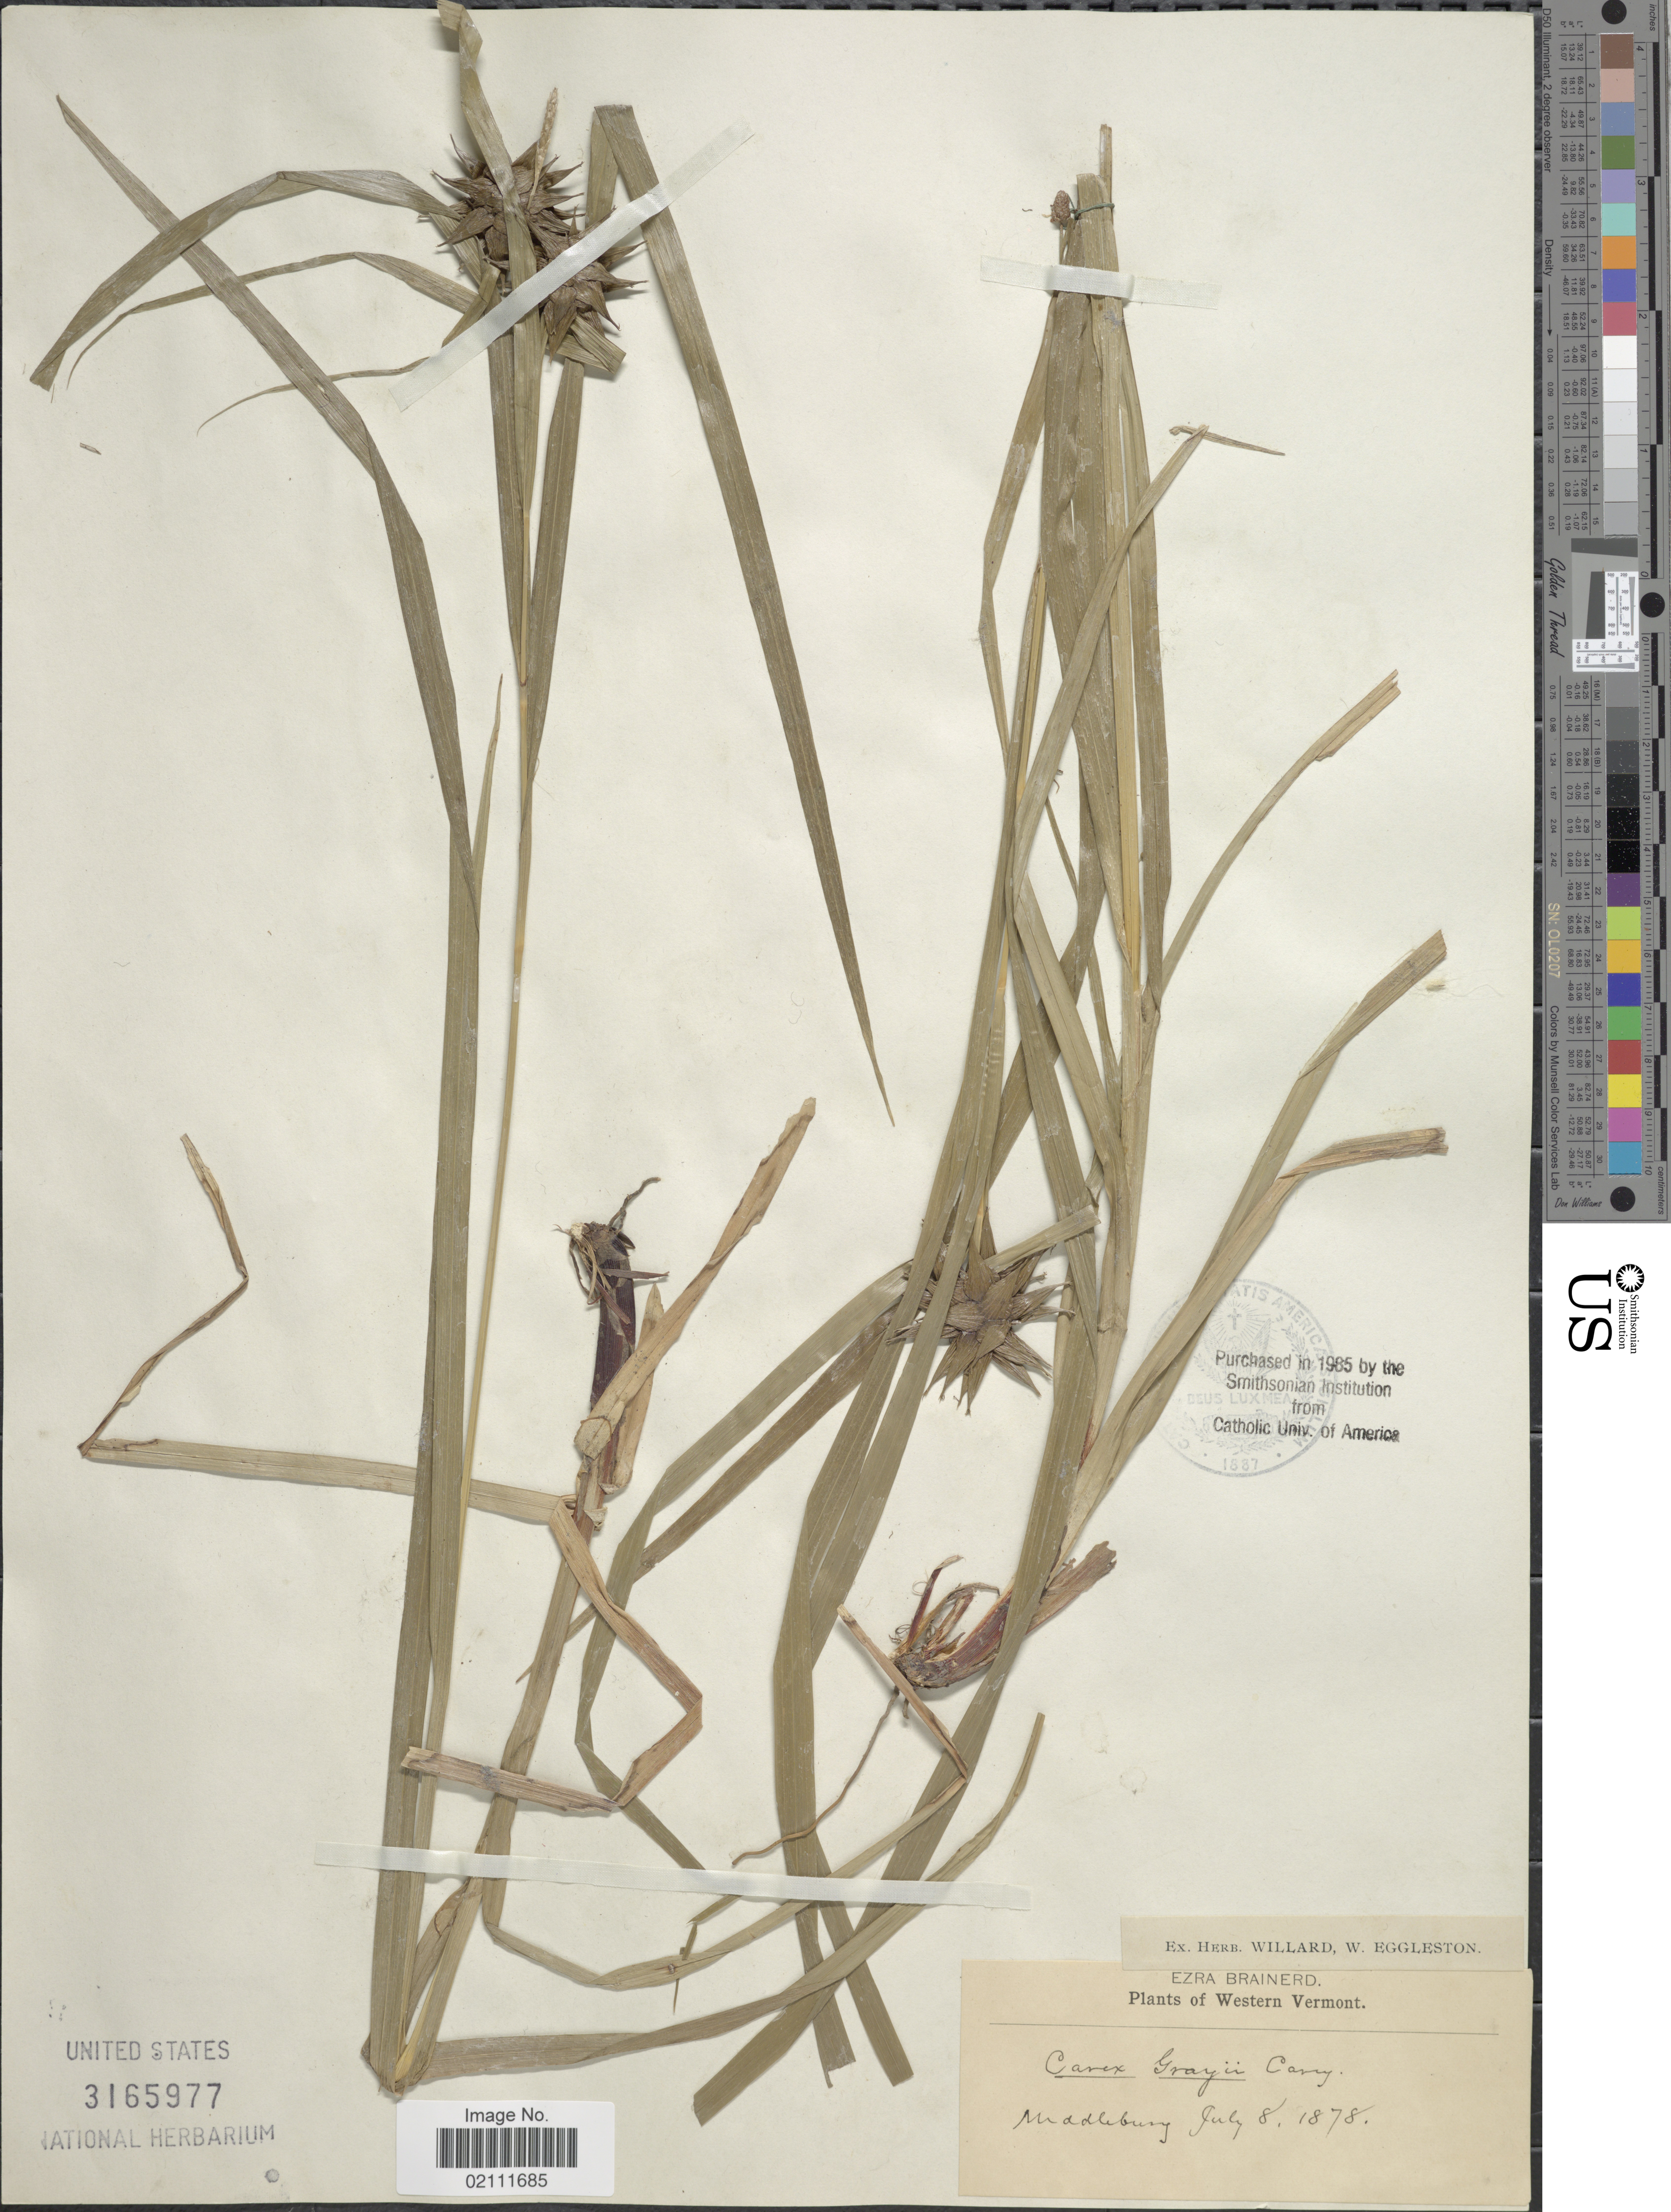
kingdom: Plantae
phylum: Tracheophyta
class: Liliopsida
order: Poales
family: Cyperaceae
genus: Carex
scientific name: Carex grayi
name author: J. Carey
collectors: E. Brainerd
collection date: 1878-07-08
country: United States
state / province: Vermont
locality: Western Vermont, Middlebury.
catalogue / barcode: US 3165977